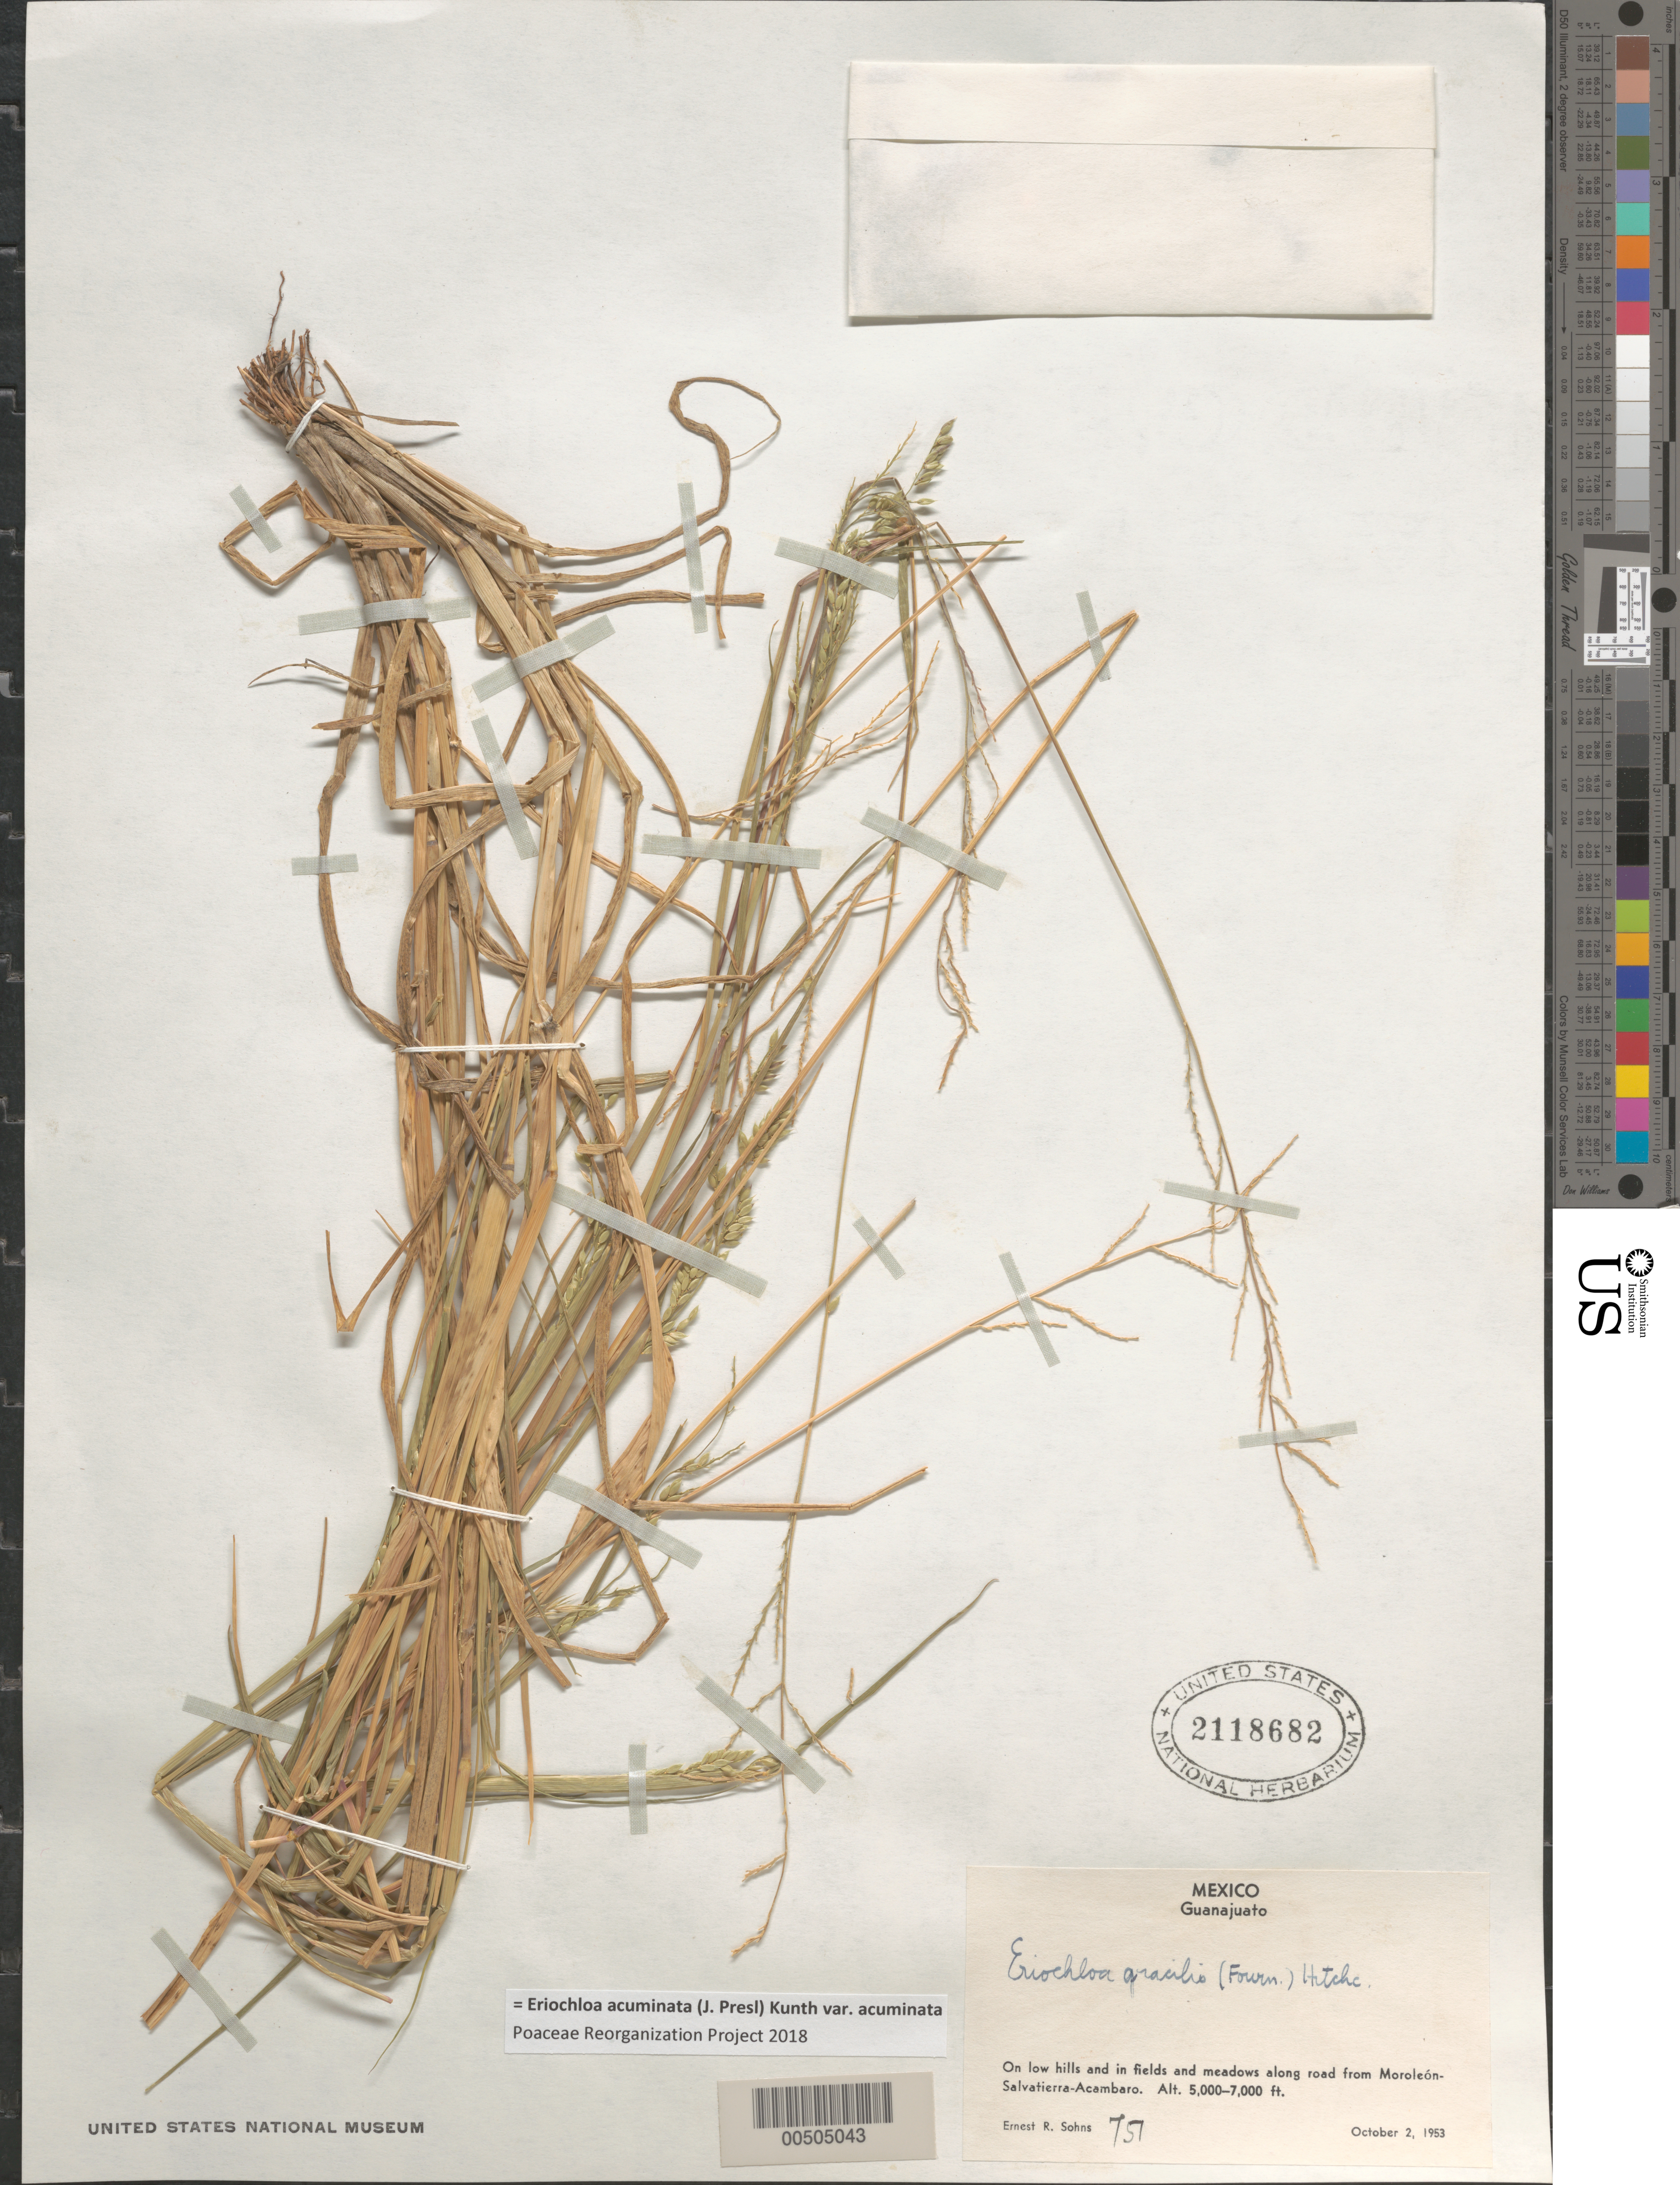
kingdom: Plantae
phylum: Tracheophyta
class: Liliopsida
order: Poales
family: Poaceae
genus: Eriochloa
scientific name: Eriochloa acuminata var. acuminata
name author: (J. Presl) Kunth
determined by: Poaceae Reorganization Project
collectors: E. R. Sohns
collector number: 751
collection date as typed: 2 Oct 1953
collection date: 1953-10-02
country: Mexico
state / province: Guanajuato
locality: Along rd from Moroleón - Salvatierra - Acambaro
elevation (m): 1524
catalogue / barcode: US 2118682